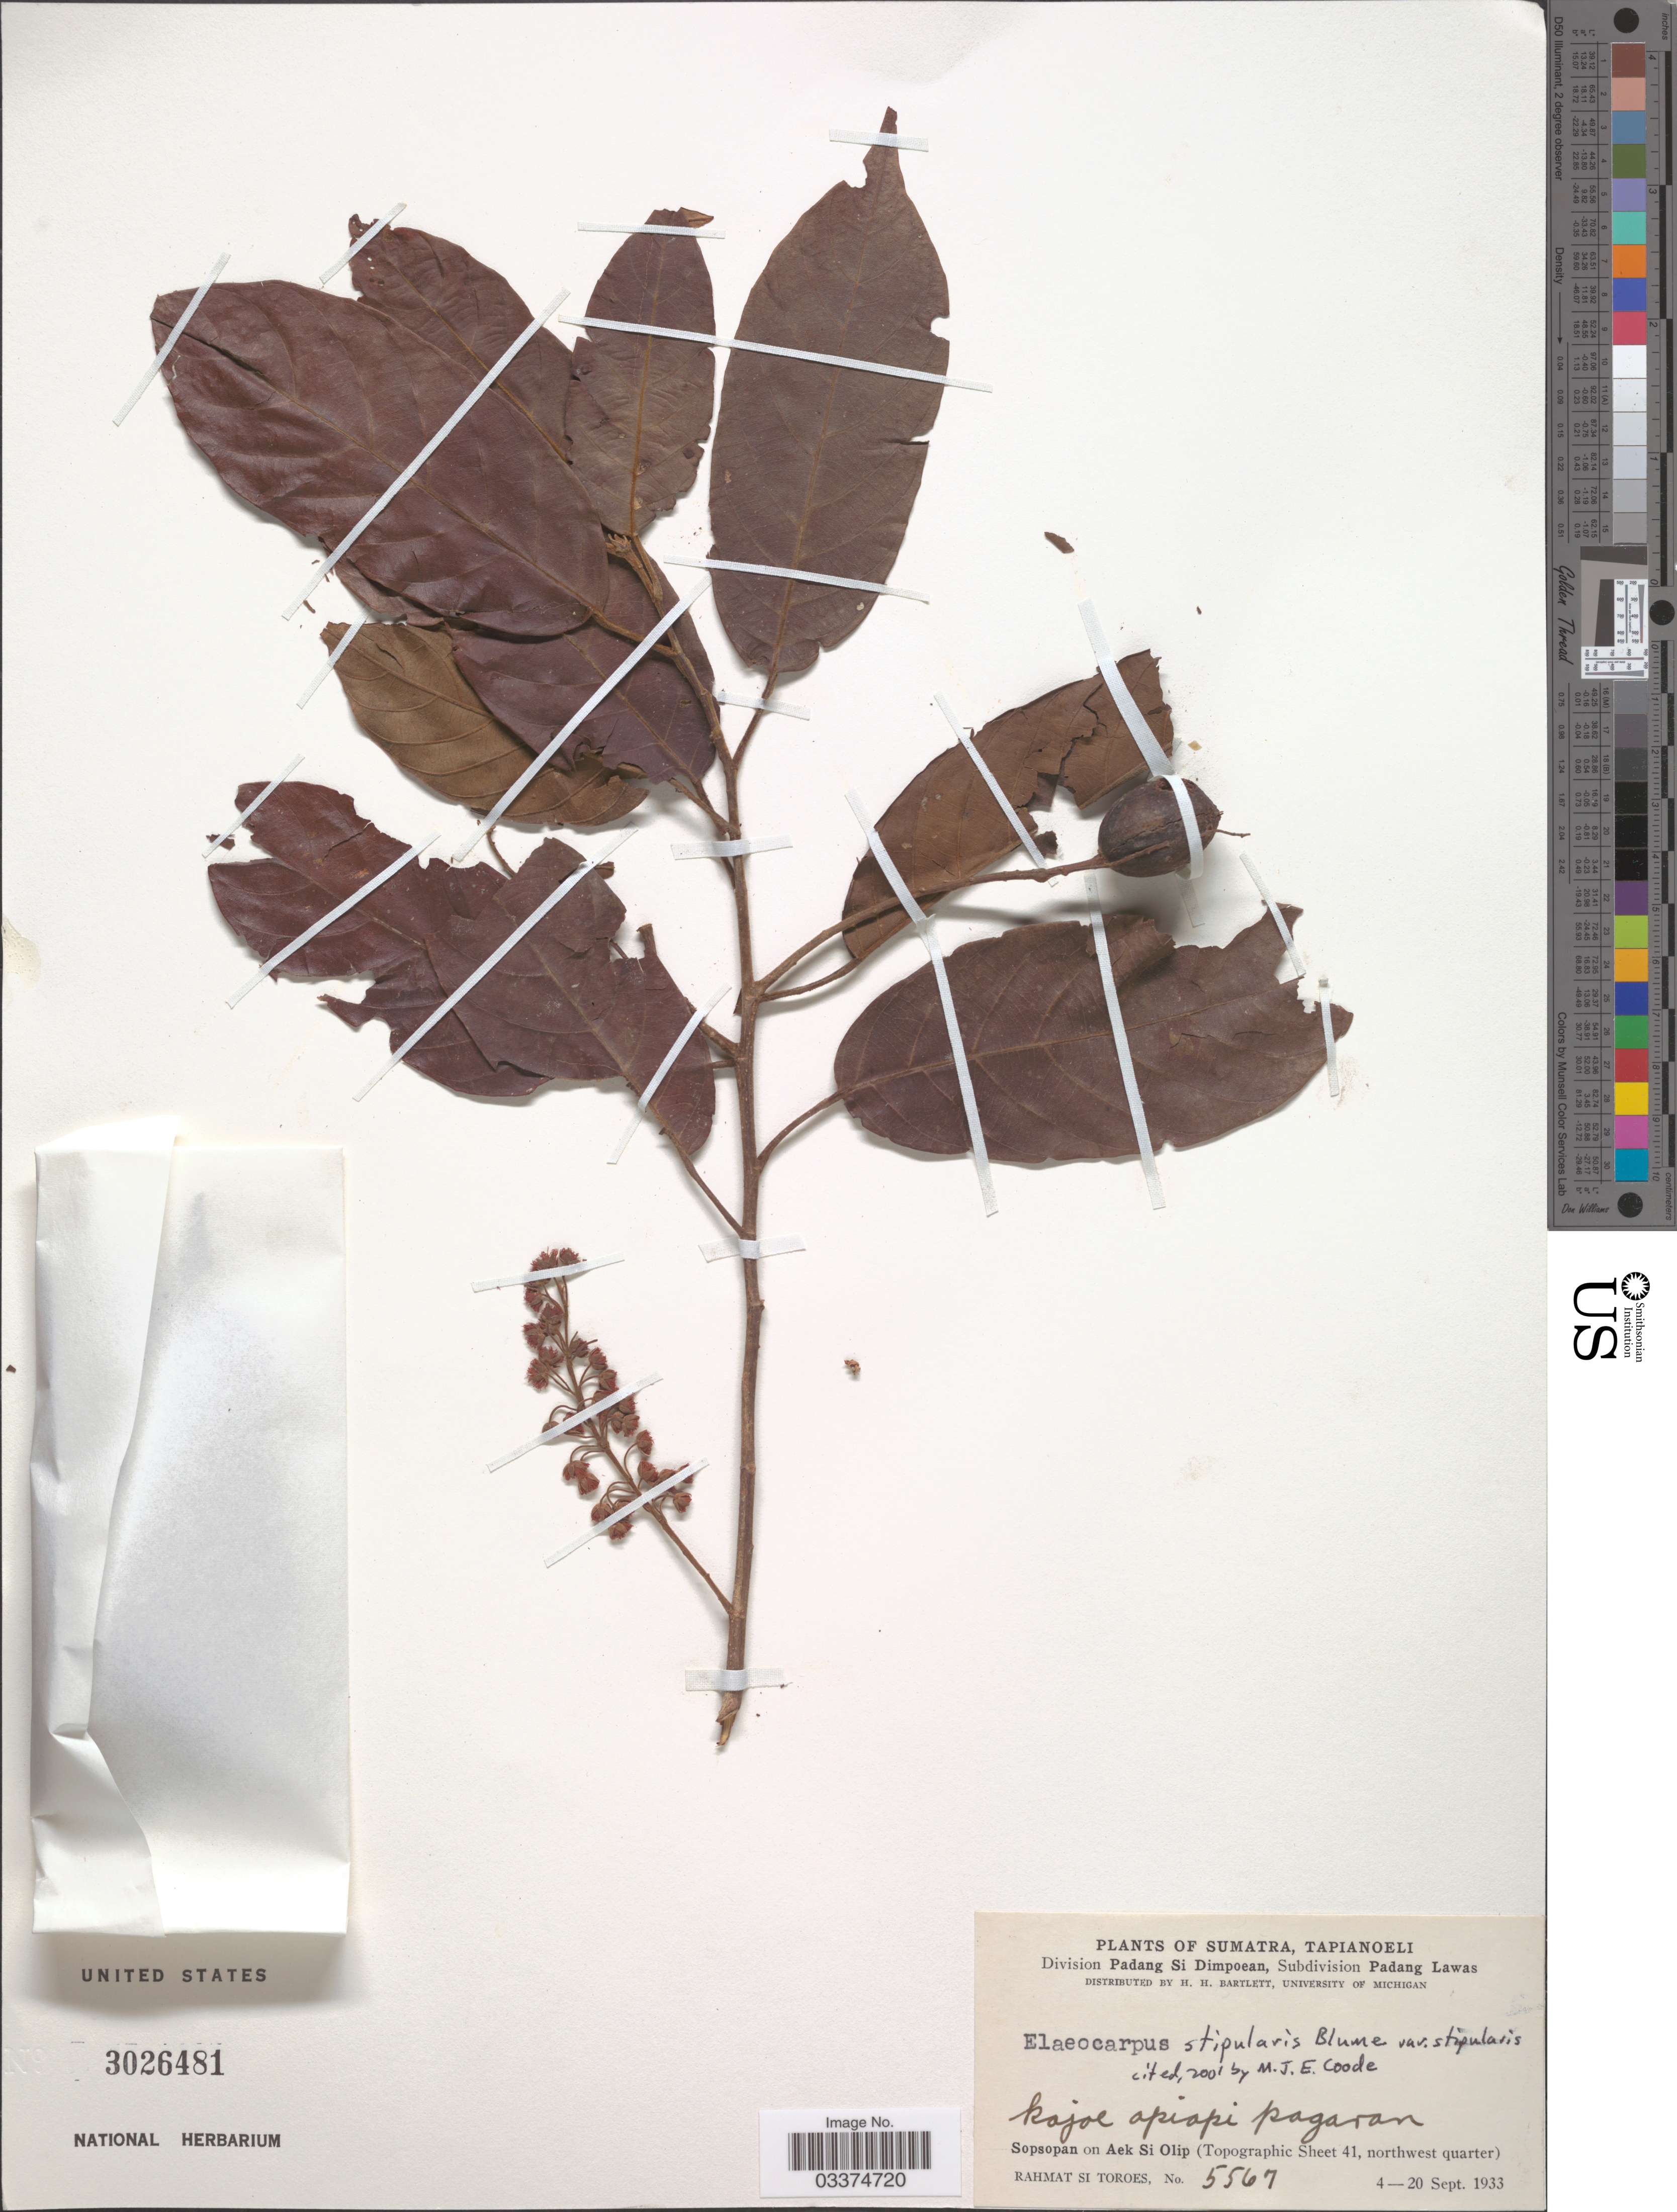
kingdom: Plantae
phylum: Tracheophyta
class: Magnoliopsida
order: Oxalidales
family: Elaeocarpaceae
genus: Elaeocarpus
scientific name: Elaeocarpus stipularis var. stipularis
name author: Blume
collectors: Rahmat Si Boeea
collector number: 5567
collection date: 1933-09-04/1933-09-20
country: Indonesia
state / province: Sumatra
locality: Tapianoeli. Division Padang Si Dimpoean, Subdivision Padang Lawas. Sopsopan on aek Si Olip (Topographic Sheet 41, northwest quarter).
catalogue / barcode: US 3026481